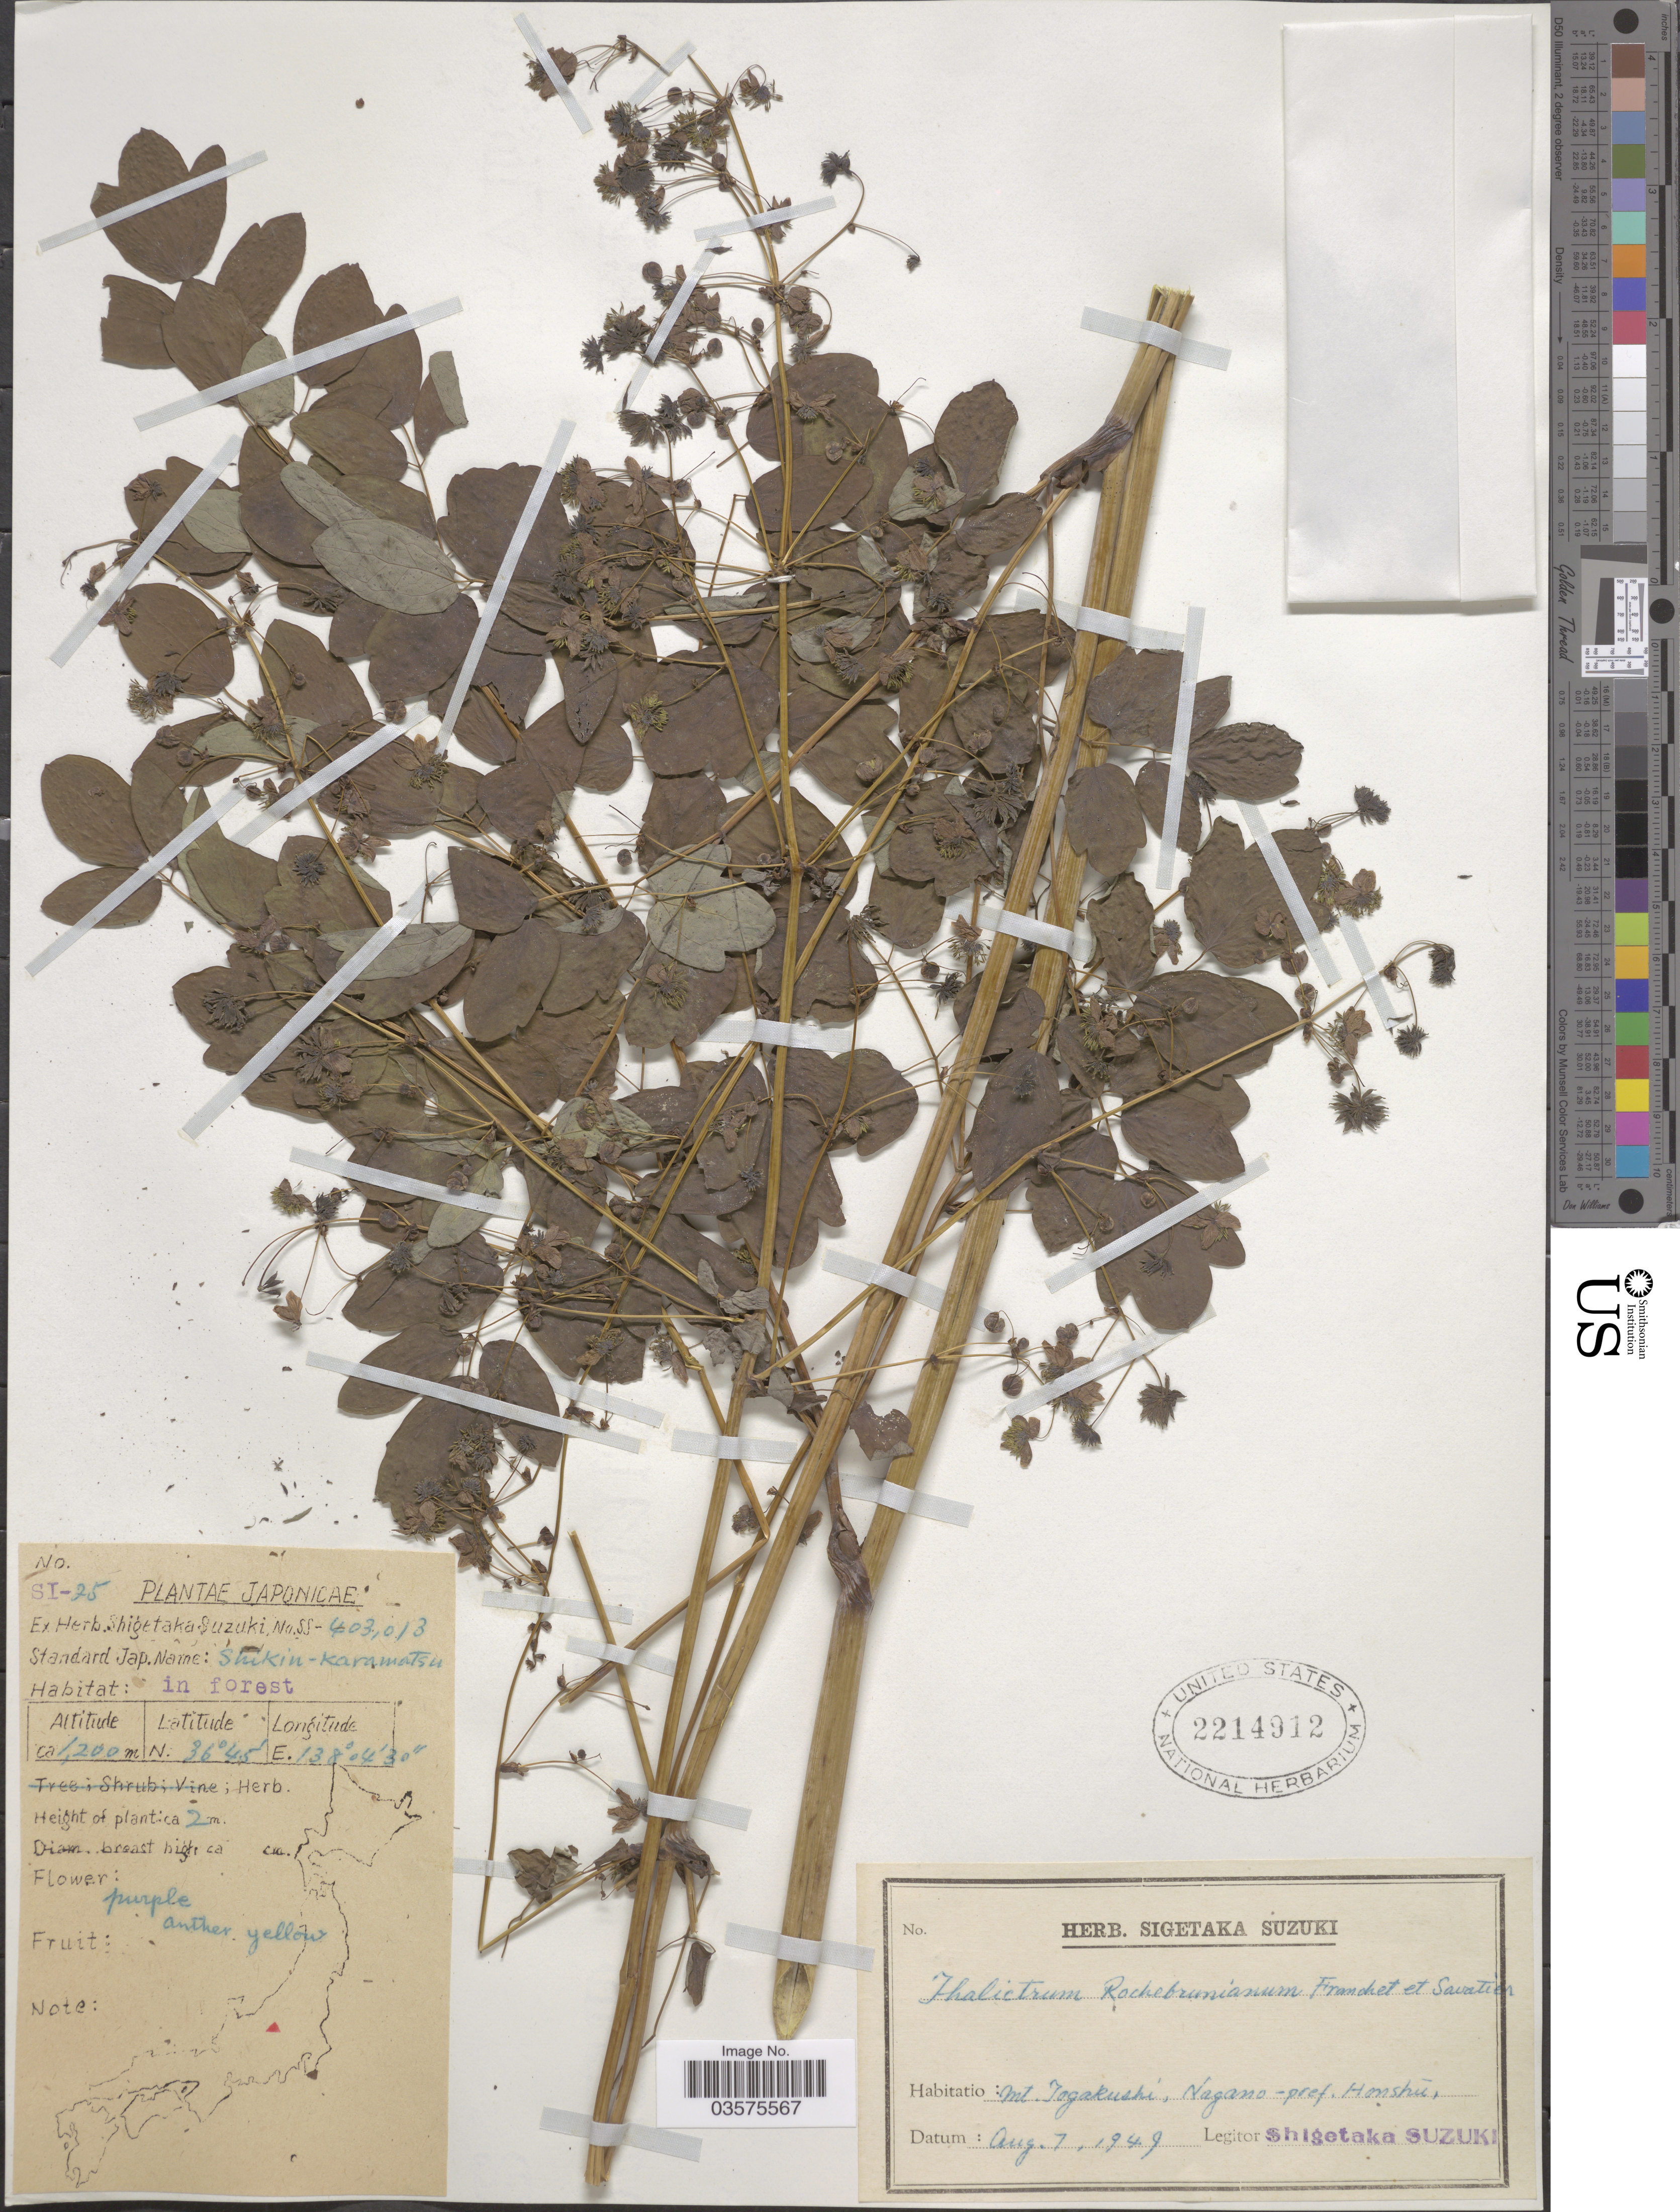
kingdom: Plantae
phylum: Tracheophyta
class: Magnoliopsida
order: Ranunculales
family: Ranunculaceae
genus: Thalictrum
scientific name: Thalictrum rochebrunnianum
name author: Franch. & Sav.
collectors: S. Suzuki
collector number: SI-25/SS-403,013?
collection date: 1949-08-07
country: Japan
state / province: Nagano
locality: Mt. Togakushi, Nagano -pref. Honshū.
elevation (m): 1200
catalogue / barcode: US 2214912